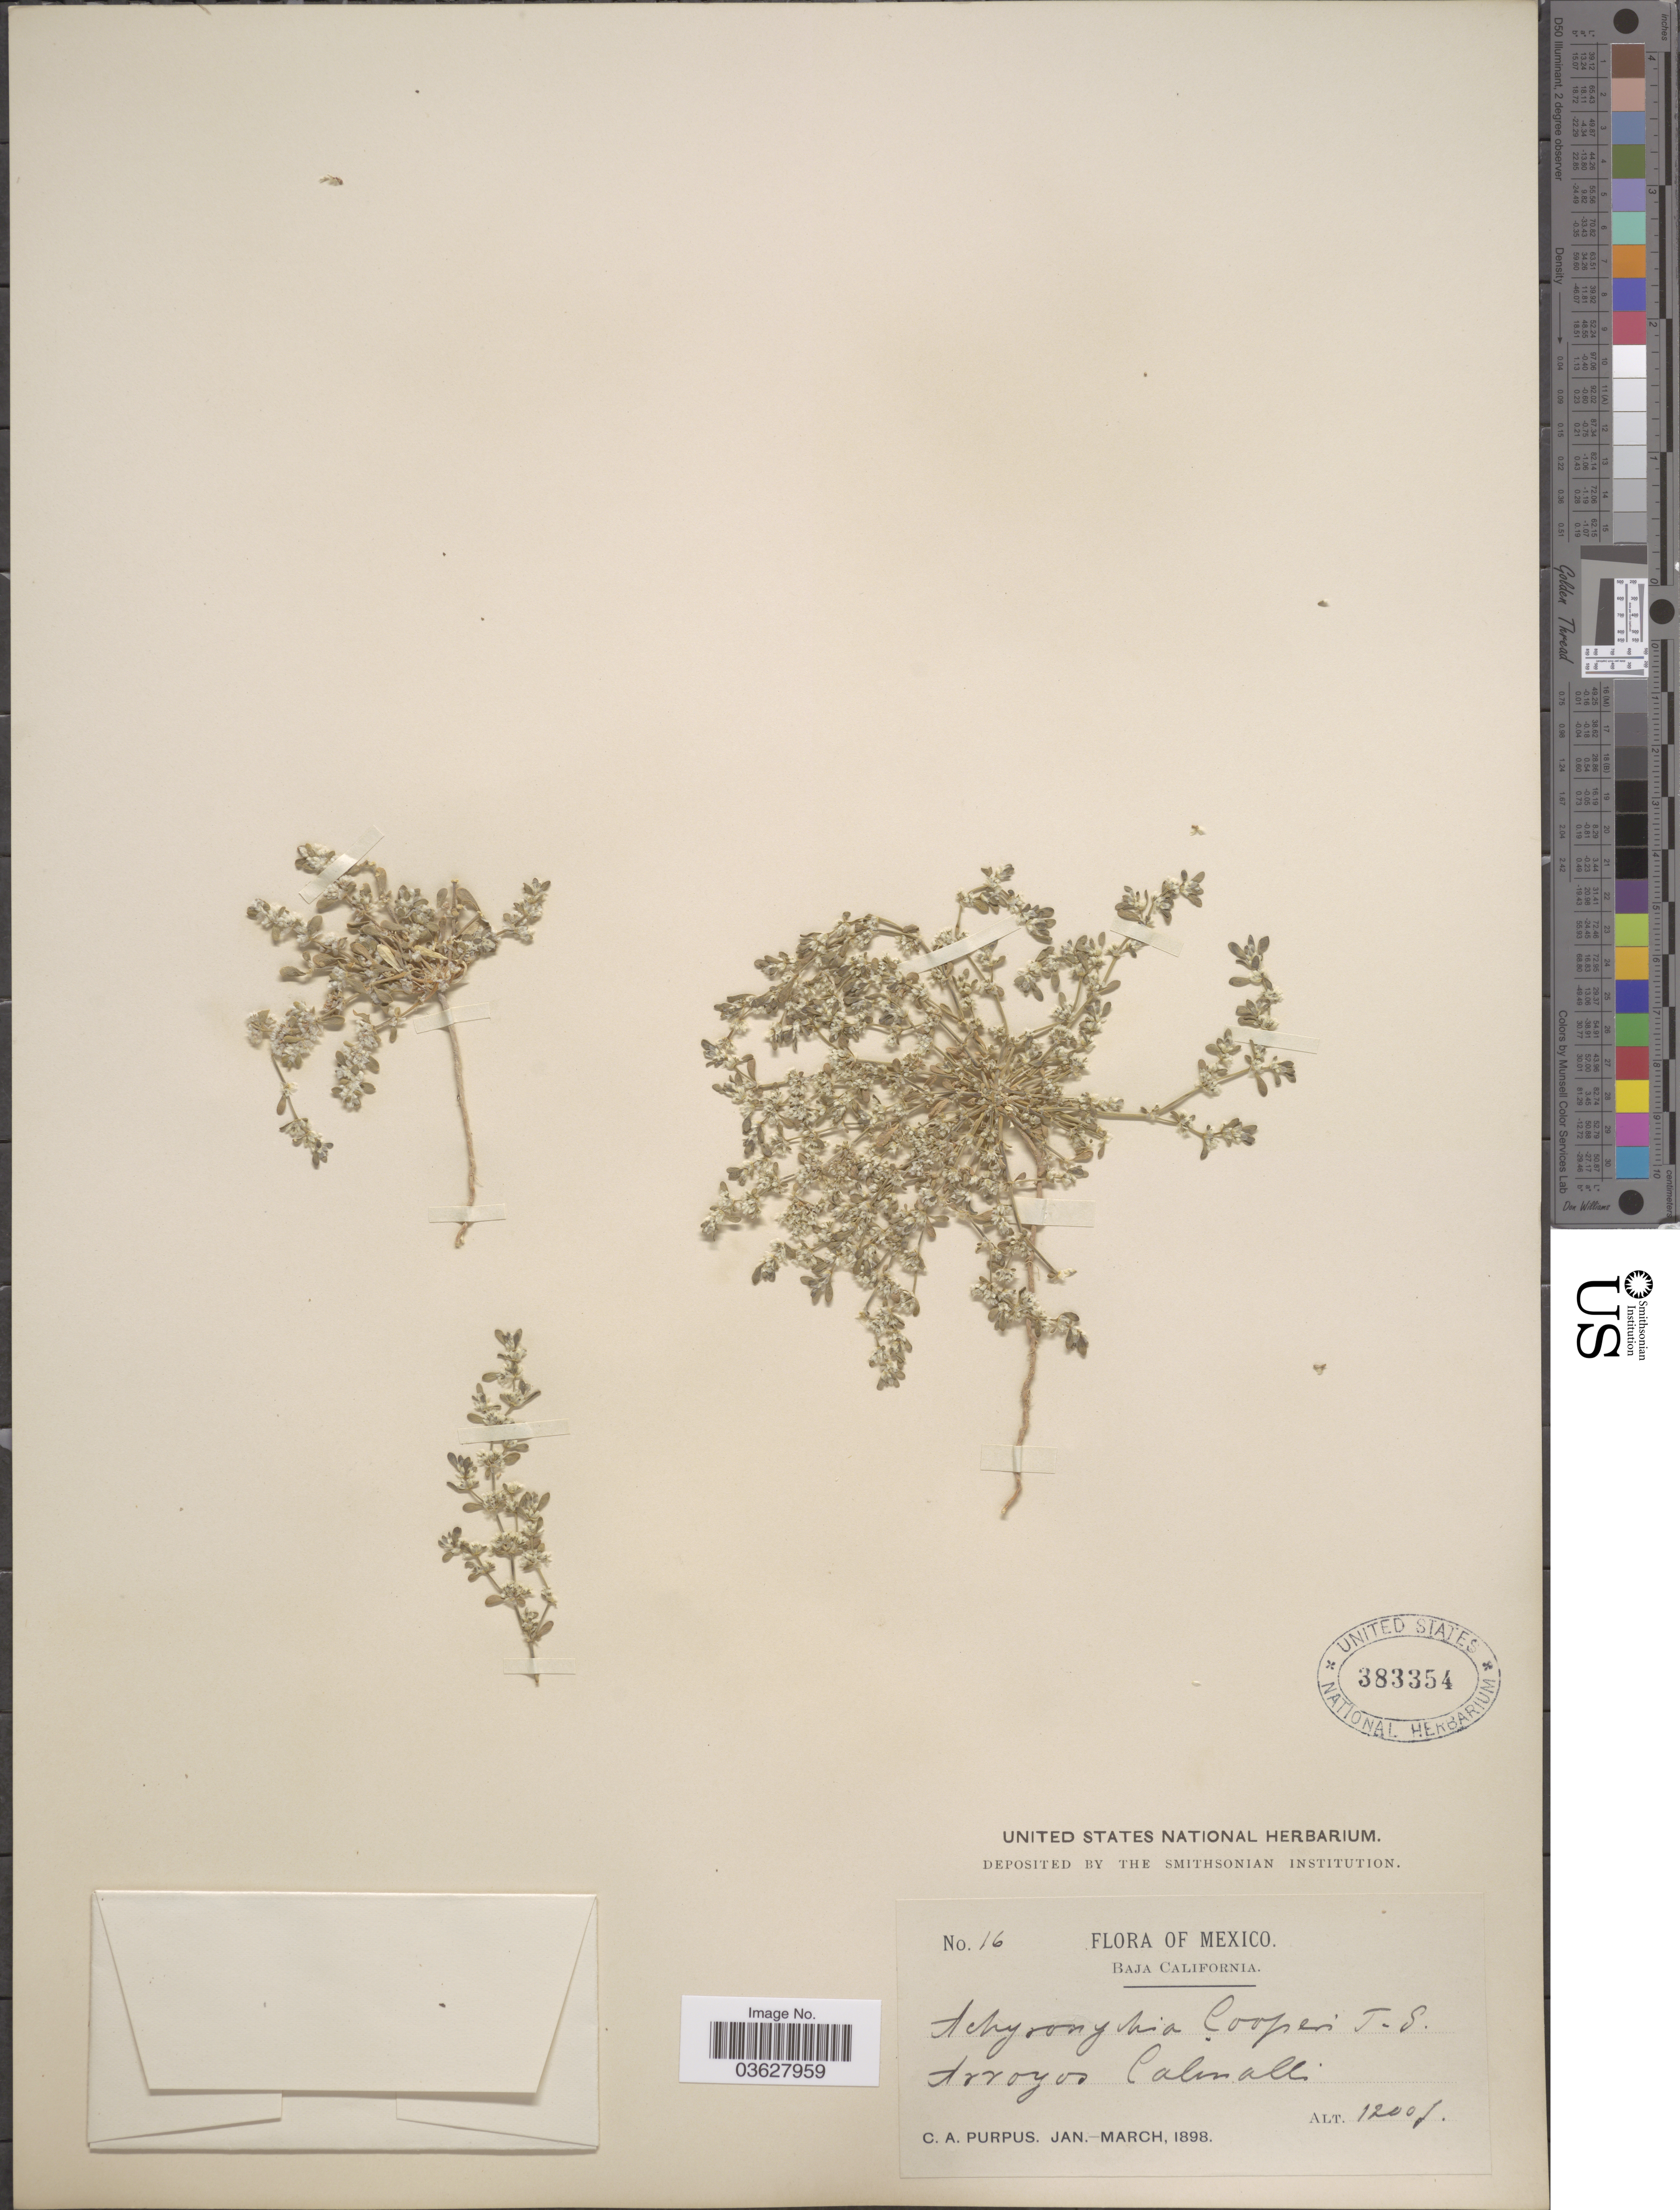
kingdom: Plantae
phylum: Tracheophyta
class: Magnoliopsida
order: Caryophyllales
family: Caryophyllaceae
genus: Achyronychia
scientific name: Achyronychia cooperi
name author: A. Gray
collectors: C. A. Purpus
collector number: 16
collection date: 1898-01/1898-03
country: Mexico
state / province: Baja California Norte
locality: Arroyos Calinalli.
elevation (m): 366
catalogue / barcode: US 383354